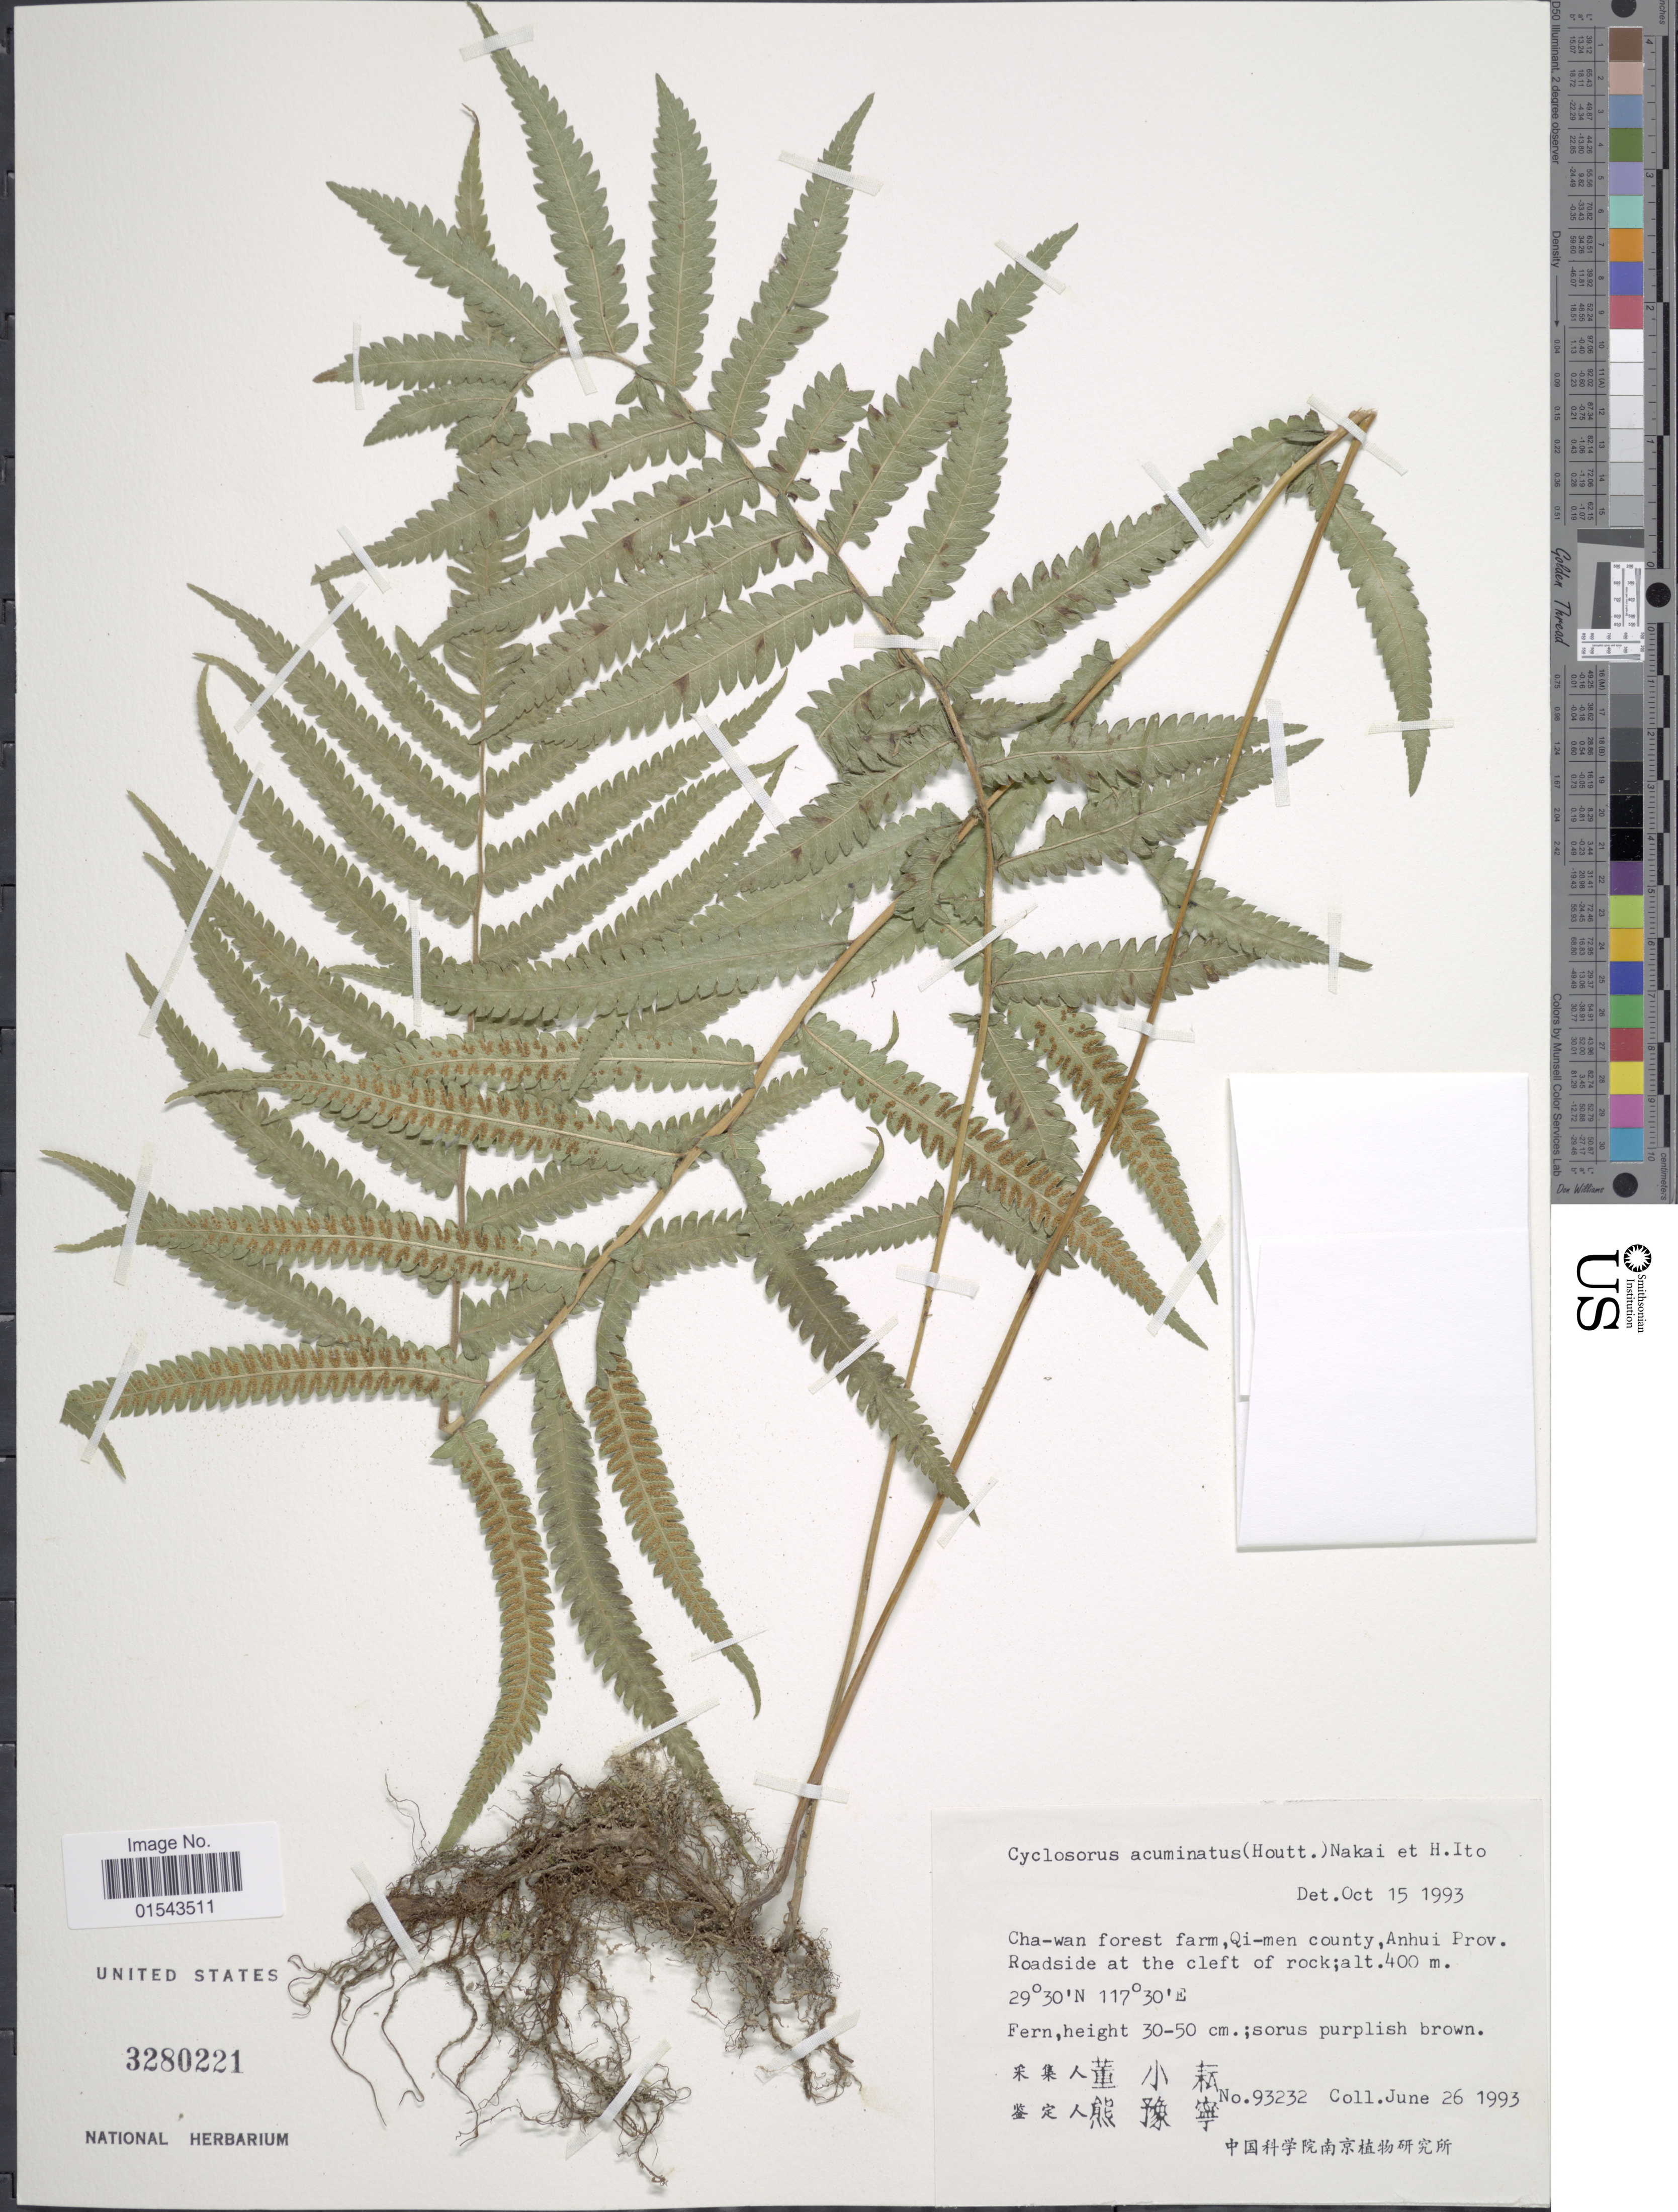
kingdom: Plantae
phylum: Tracheophyta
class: Polypodiopsida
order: Polypodiales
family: Thelypteridaceae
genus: Christella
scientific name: Christella acuminata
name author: (Houtt.) H. Lév.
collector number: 93232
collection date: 1993-06-26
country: China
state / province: Anhui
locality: Cha-wan forest farm, Qi-men county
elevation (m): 400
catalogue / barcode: US 3280221